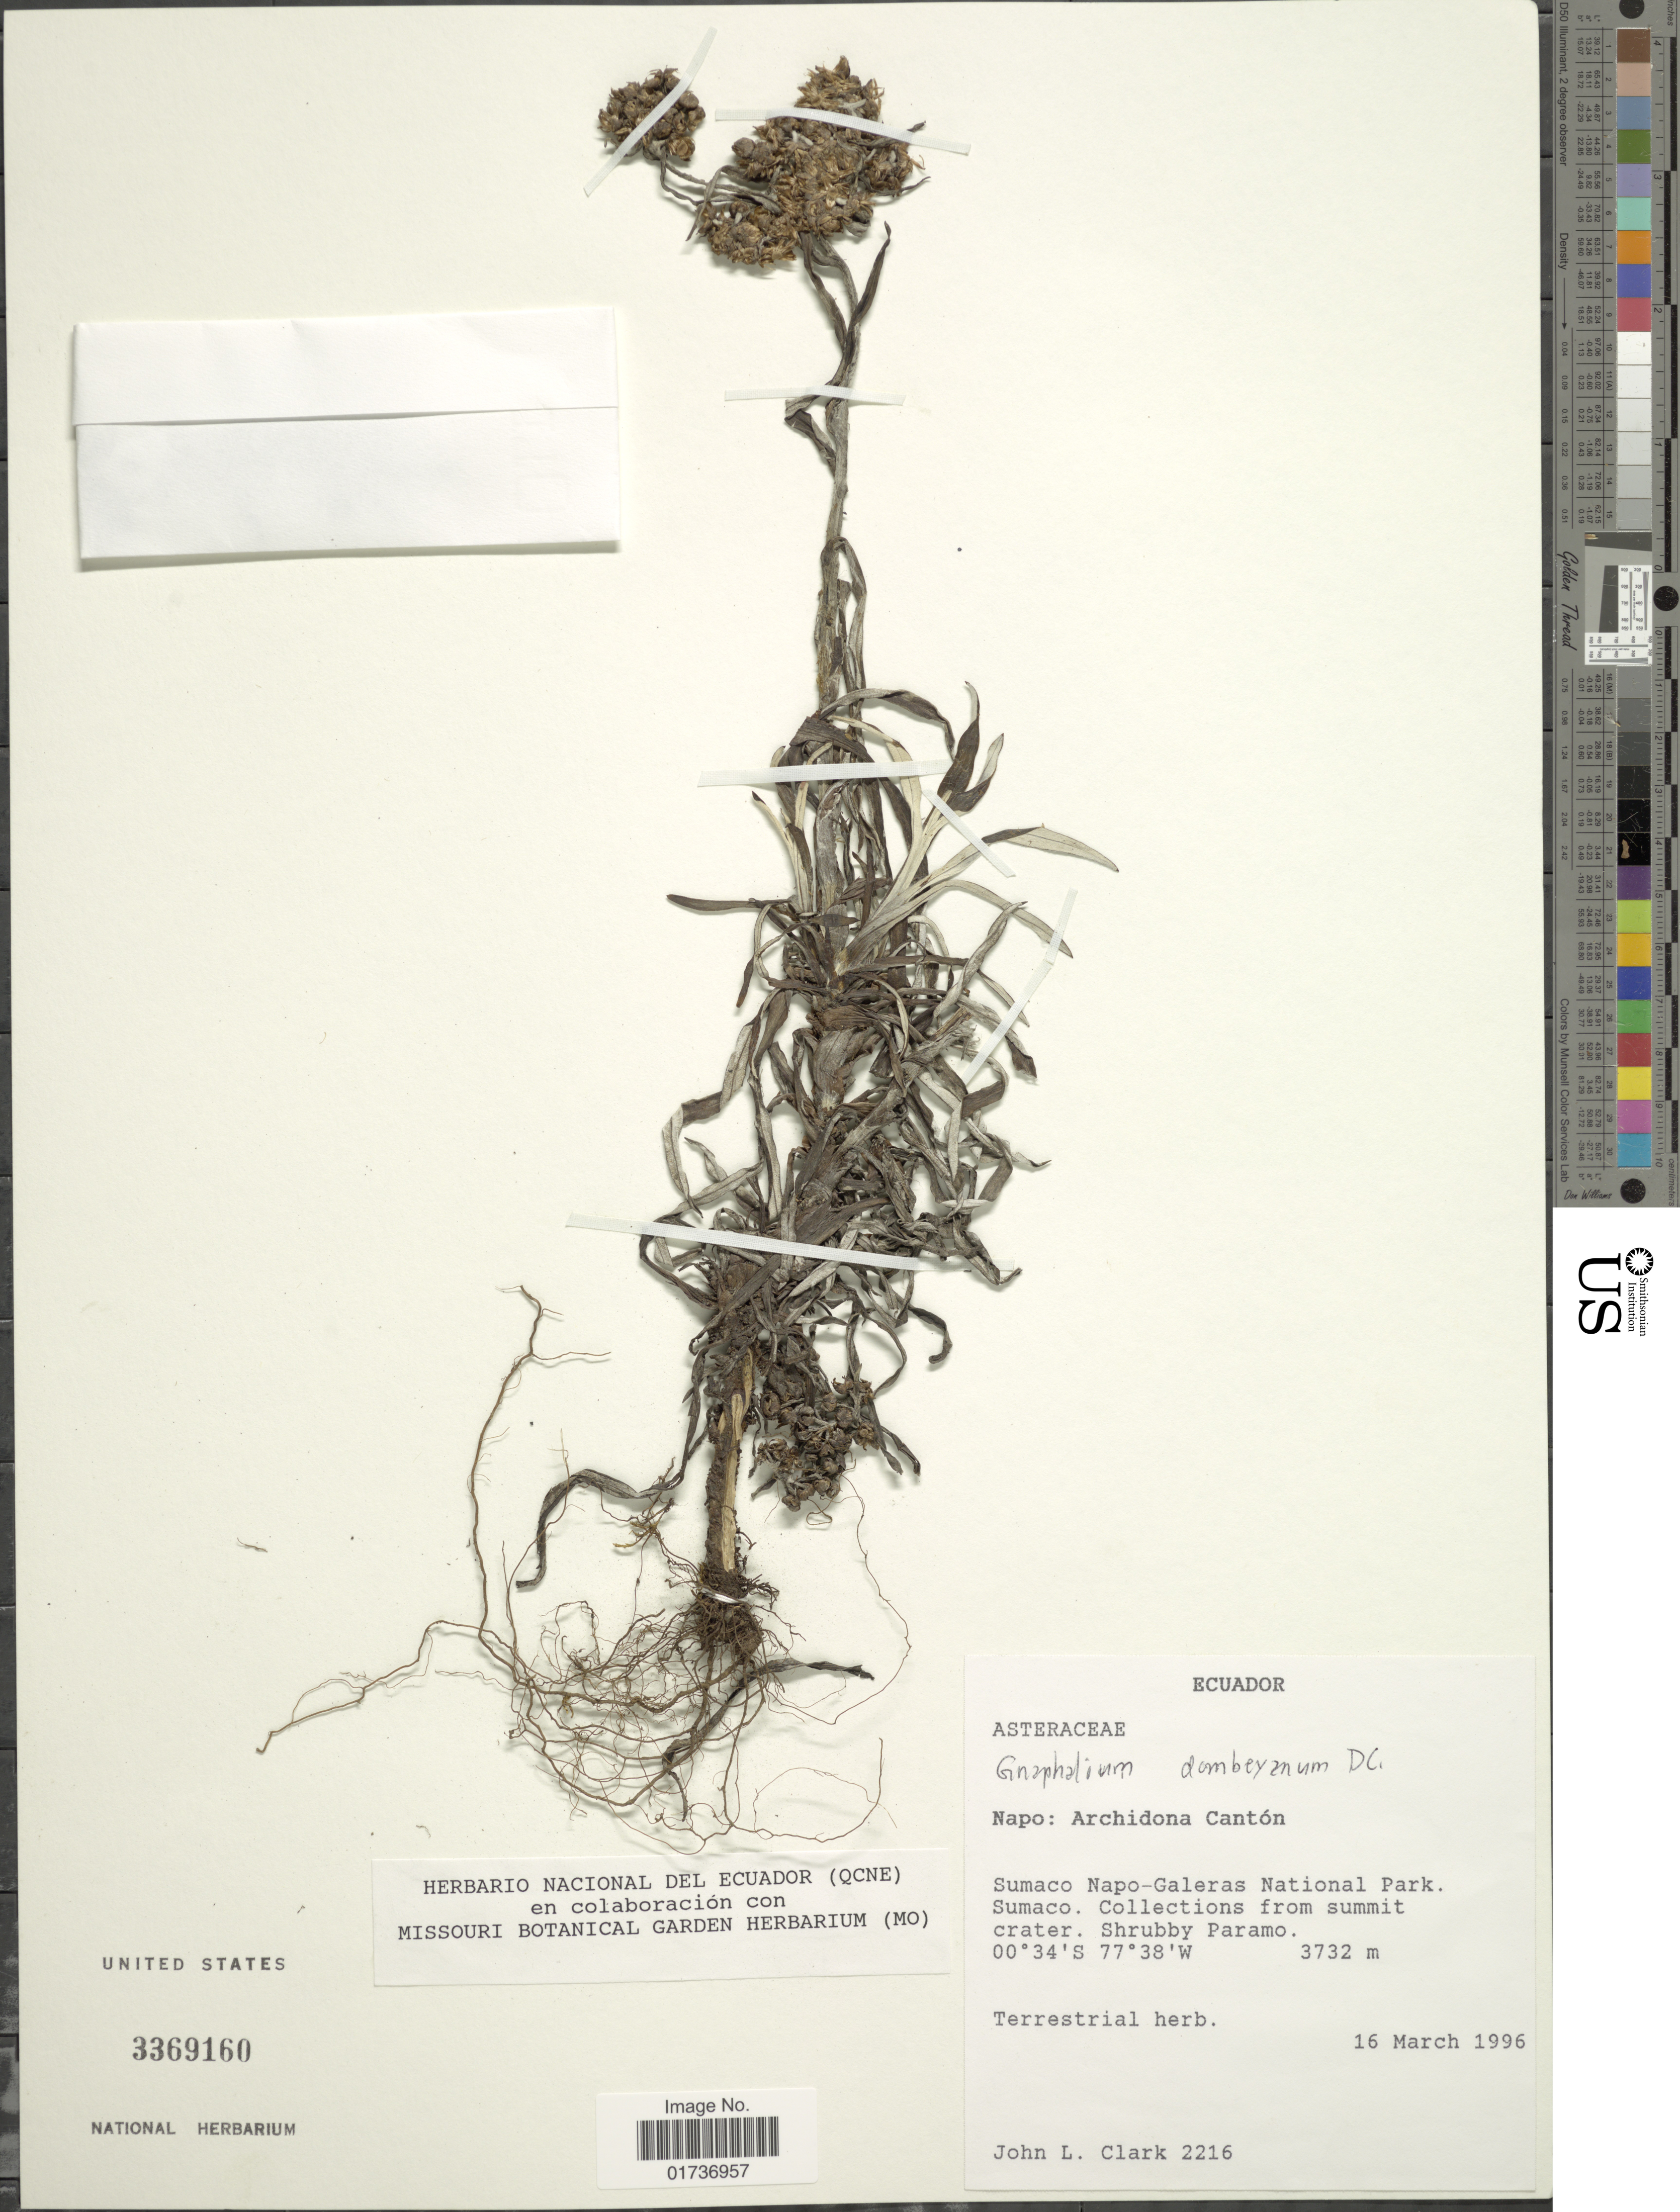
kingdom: Plantae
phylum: Tracheophyta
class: Magnoliopsida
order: Asterales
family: Asteraceae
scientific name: Hypserion minor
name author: G.L. Nesom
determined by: Nesom, Guy L.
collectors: J. L. Clark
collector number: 2216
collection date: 1996-03-16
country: Ecuador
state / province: Napo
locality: Arcidona Cantón, Sumaco Napo-Galeras National Park. Sumaca. Collection from summit crater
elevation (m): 3732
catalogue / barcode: US 3369160